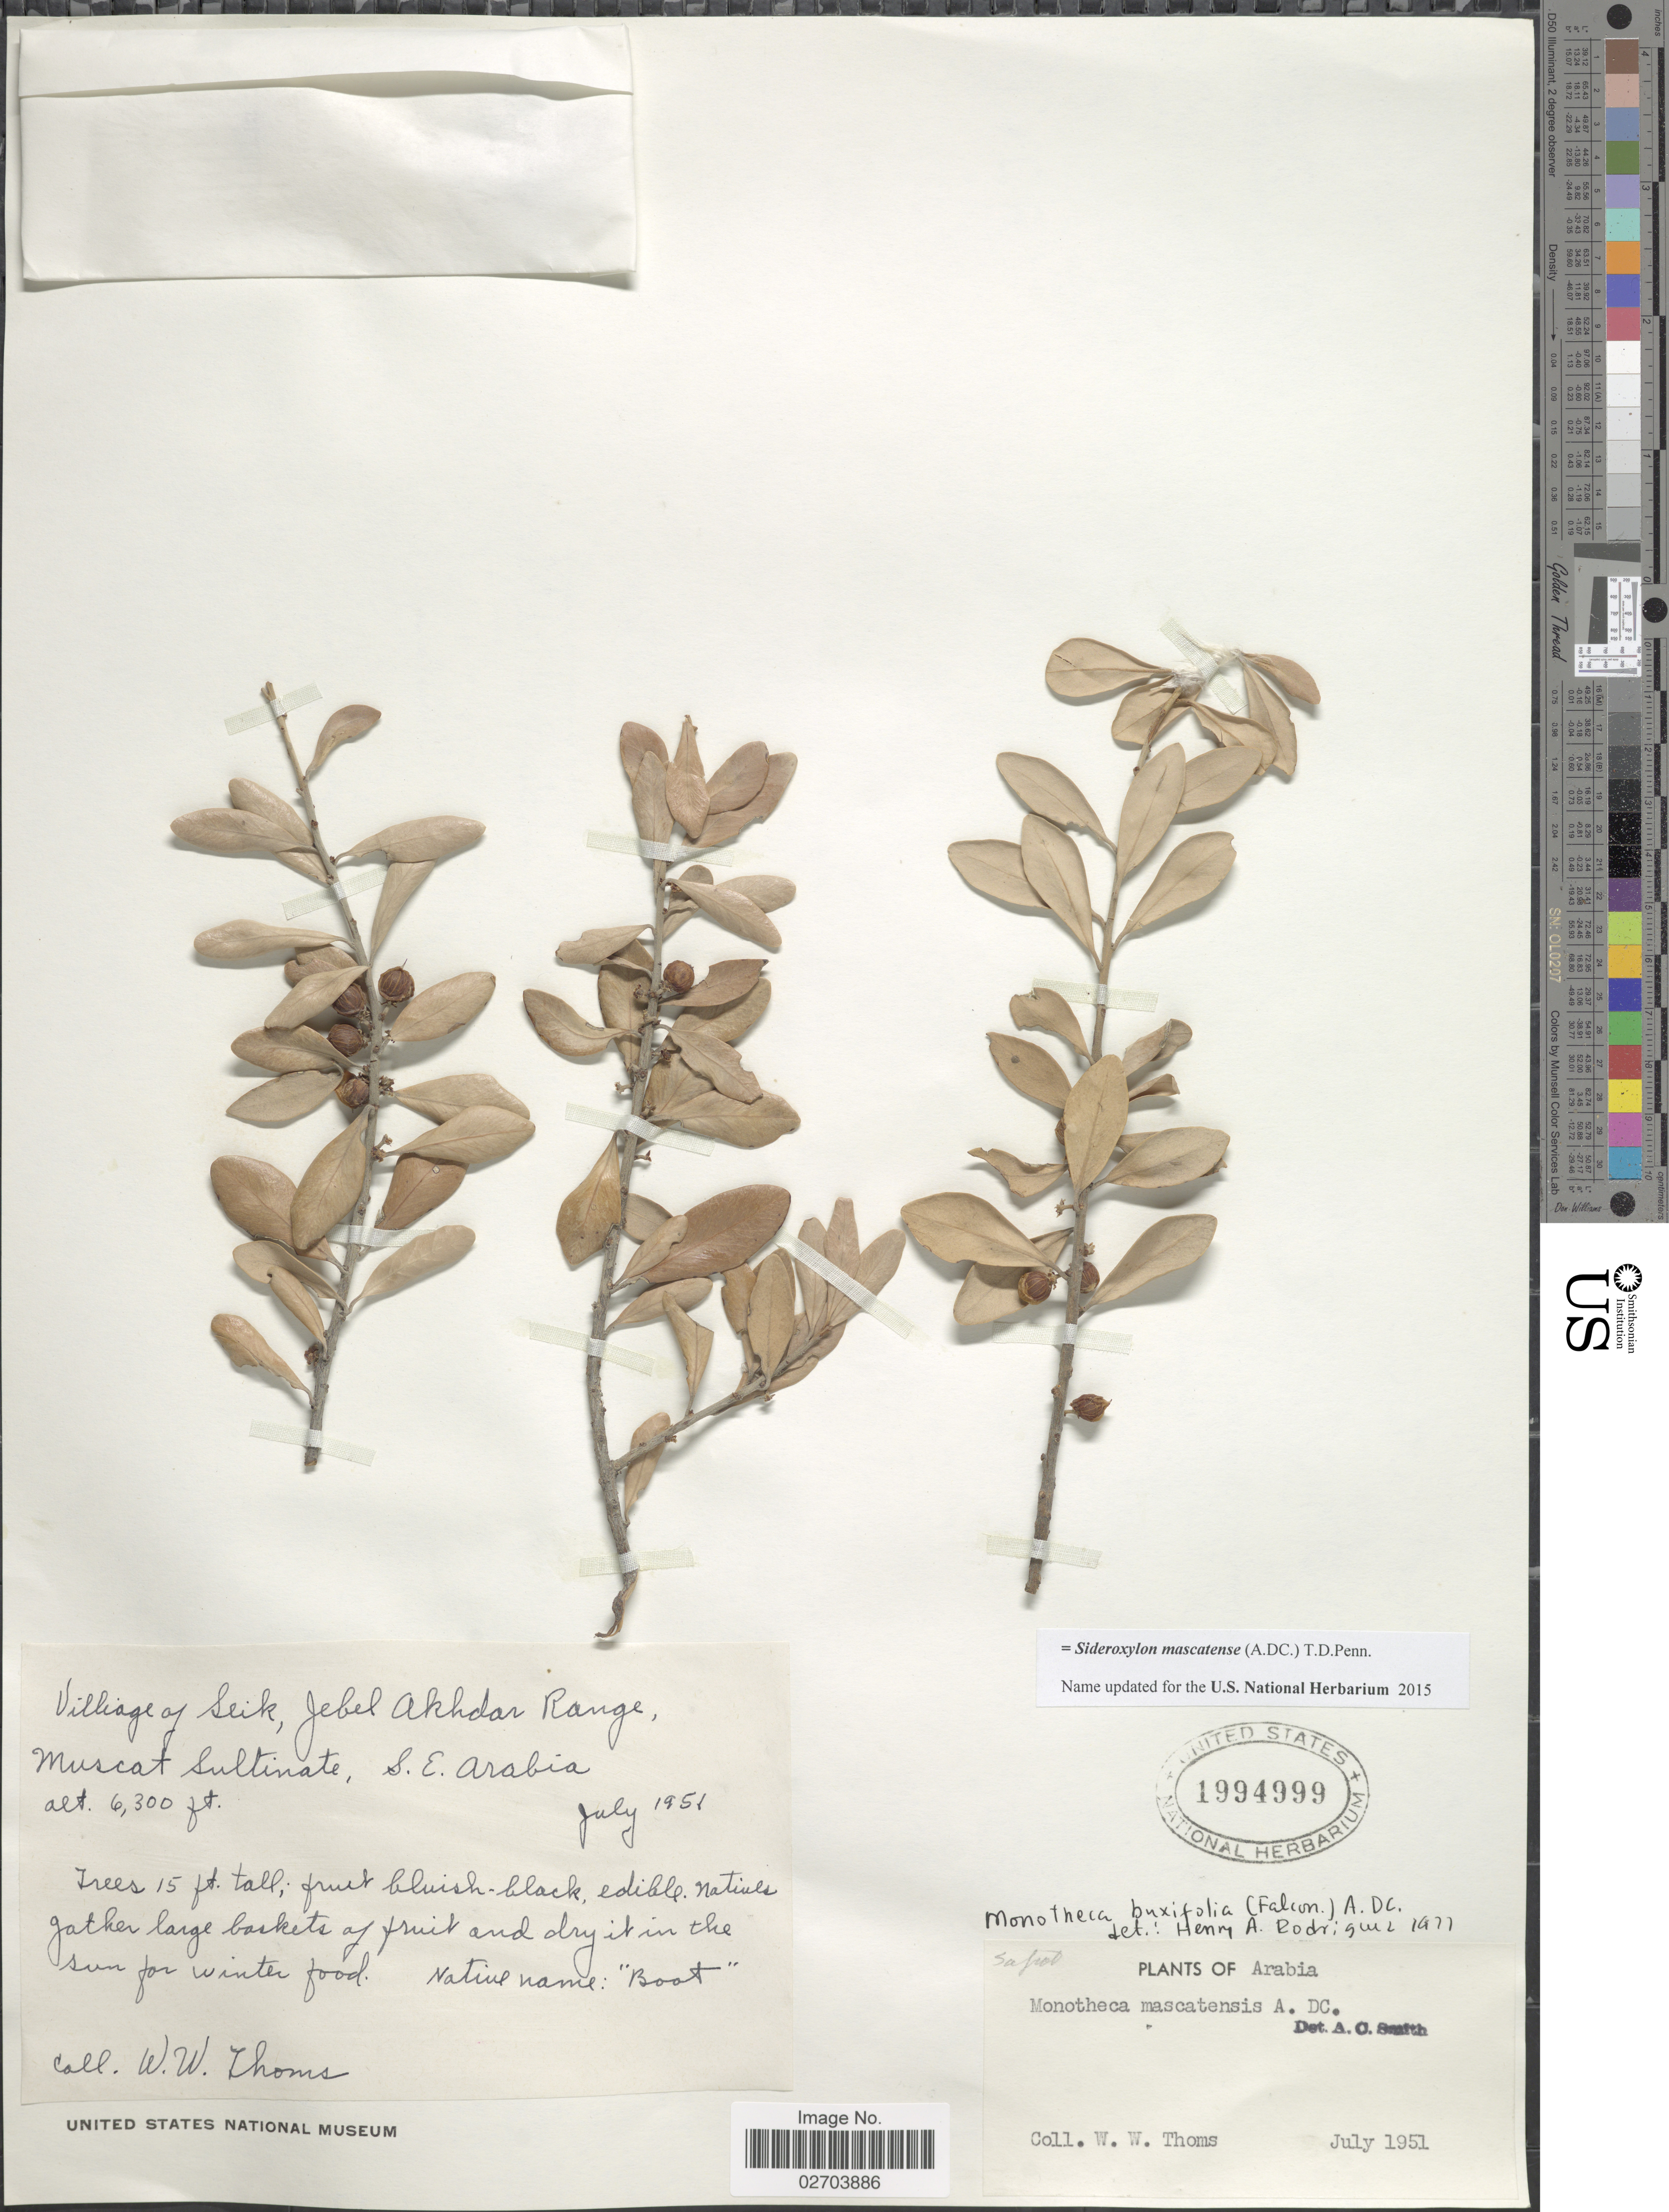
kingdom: Plantae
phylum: Tracheophyta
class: Magnoliopsida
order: Ericales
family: Sapotaceae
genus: Sideroxylon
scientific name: Sideroxylon mascatense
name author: (A. DC.) T.D. Penn.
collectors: W. Thoms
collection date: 1951-07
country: Oman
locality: Village of Seik, Jebel Akhdar Range, Muscat Sultinate, S.E. Arabia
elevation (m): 1920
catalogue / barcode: US 1994999